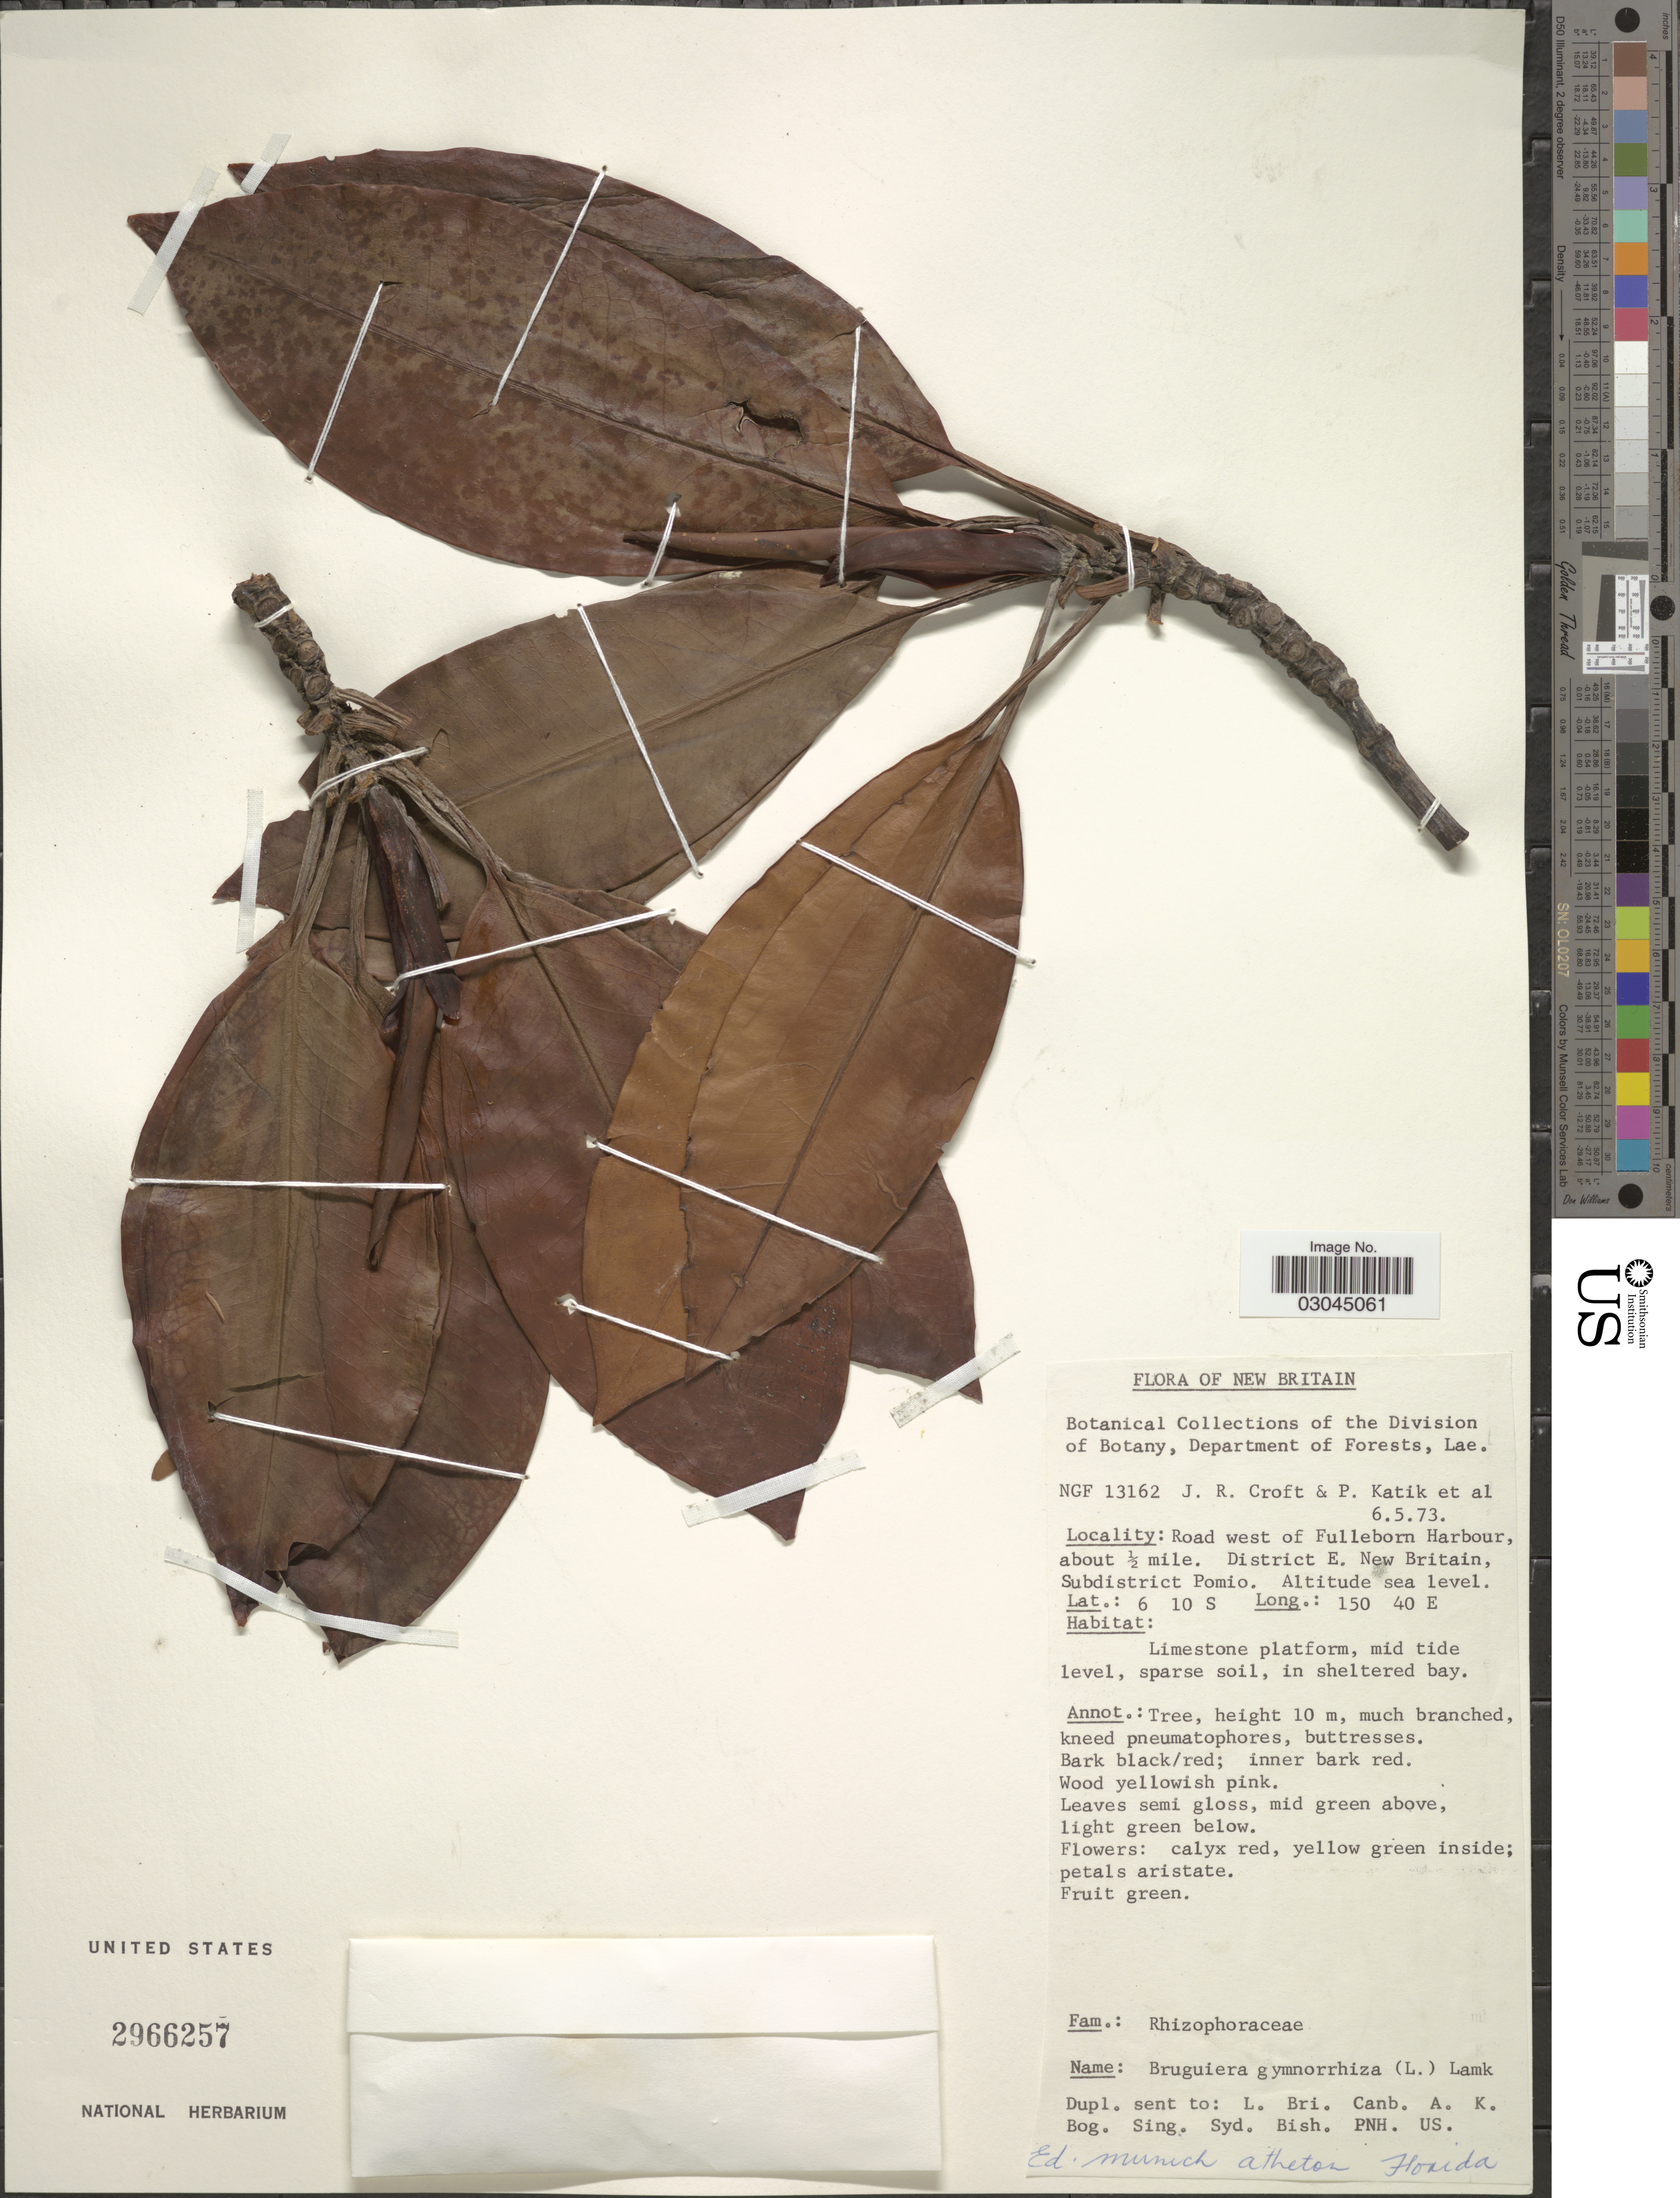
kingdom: Plantae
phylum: Tracheophyta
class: Magnoliopsida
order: Malpighiales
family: Rhizophoraceae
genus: Bruguiera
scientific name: Bruguiera gymnorhiza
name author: (L.) Savigny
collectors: J. R. Croft, P. Katik & et al.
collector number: NGF 13162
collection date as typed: Transcribed d/m/y: 6/5/73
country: Papua New Guinea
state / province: East New Britain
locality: New Britain, Road west of Fulleborn Harbour, about ½ mile, District E. New Britain, Subdistrict Pomio.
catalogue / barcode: US 2966257